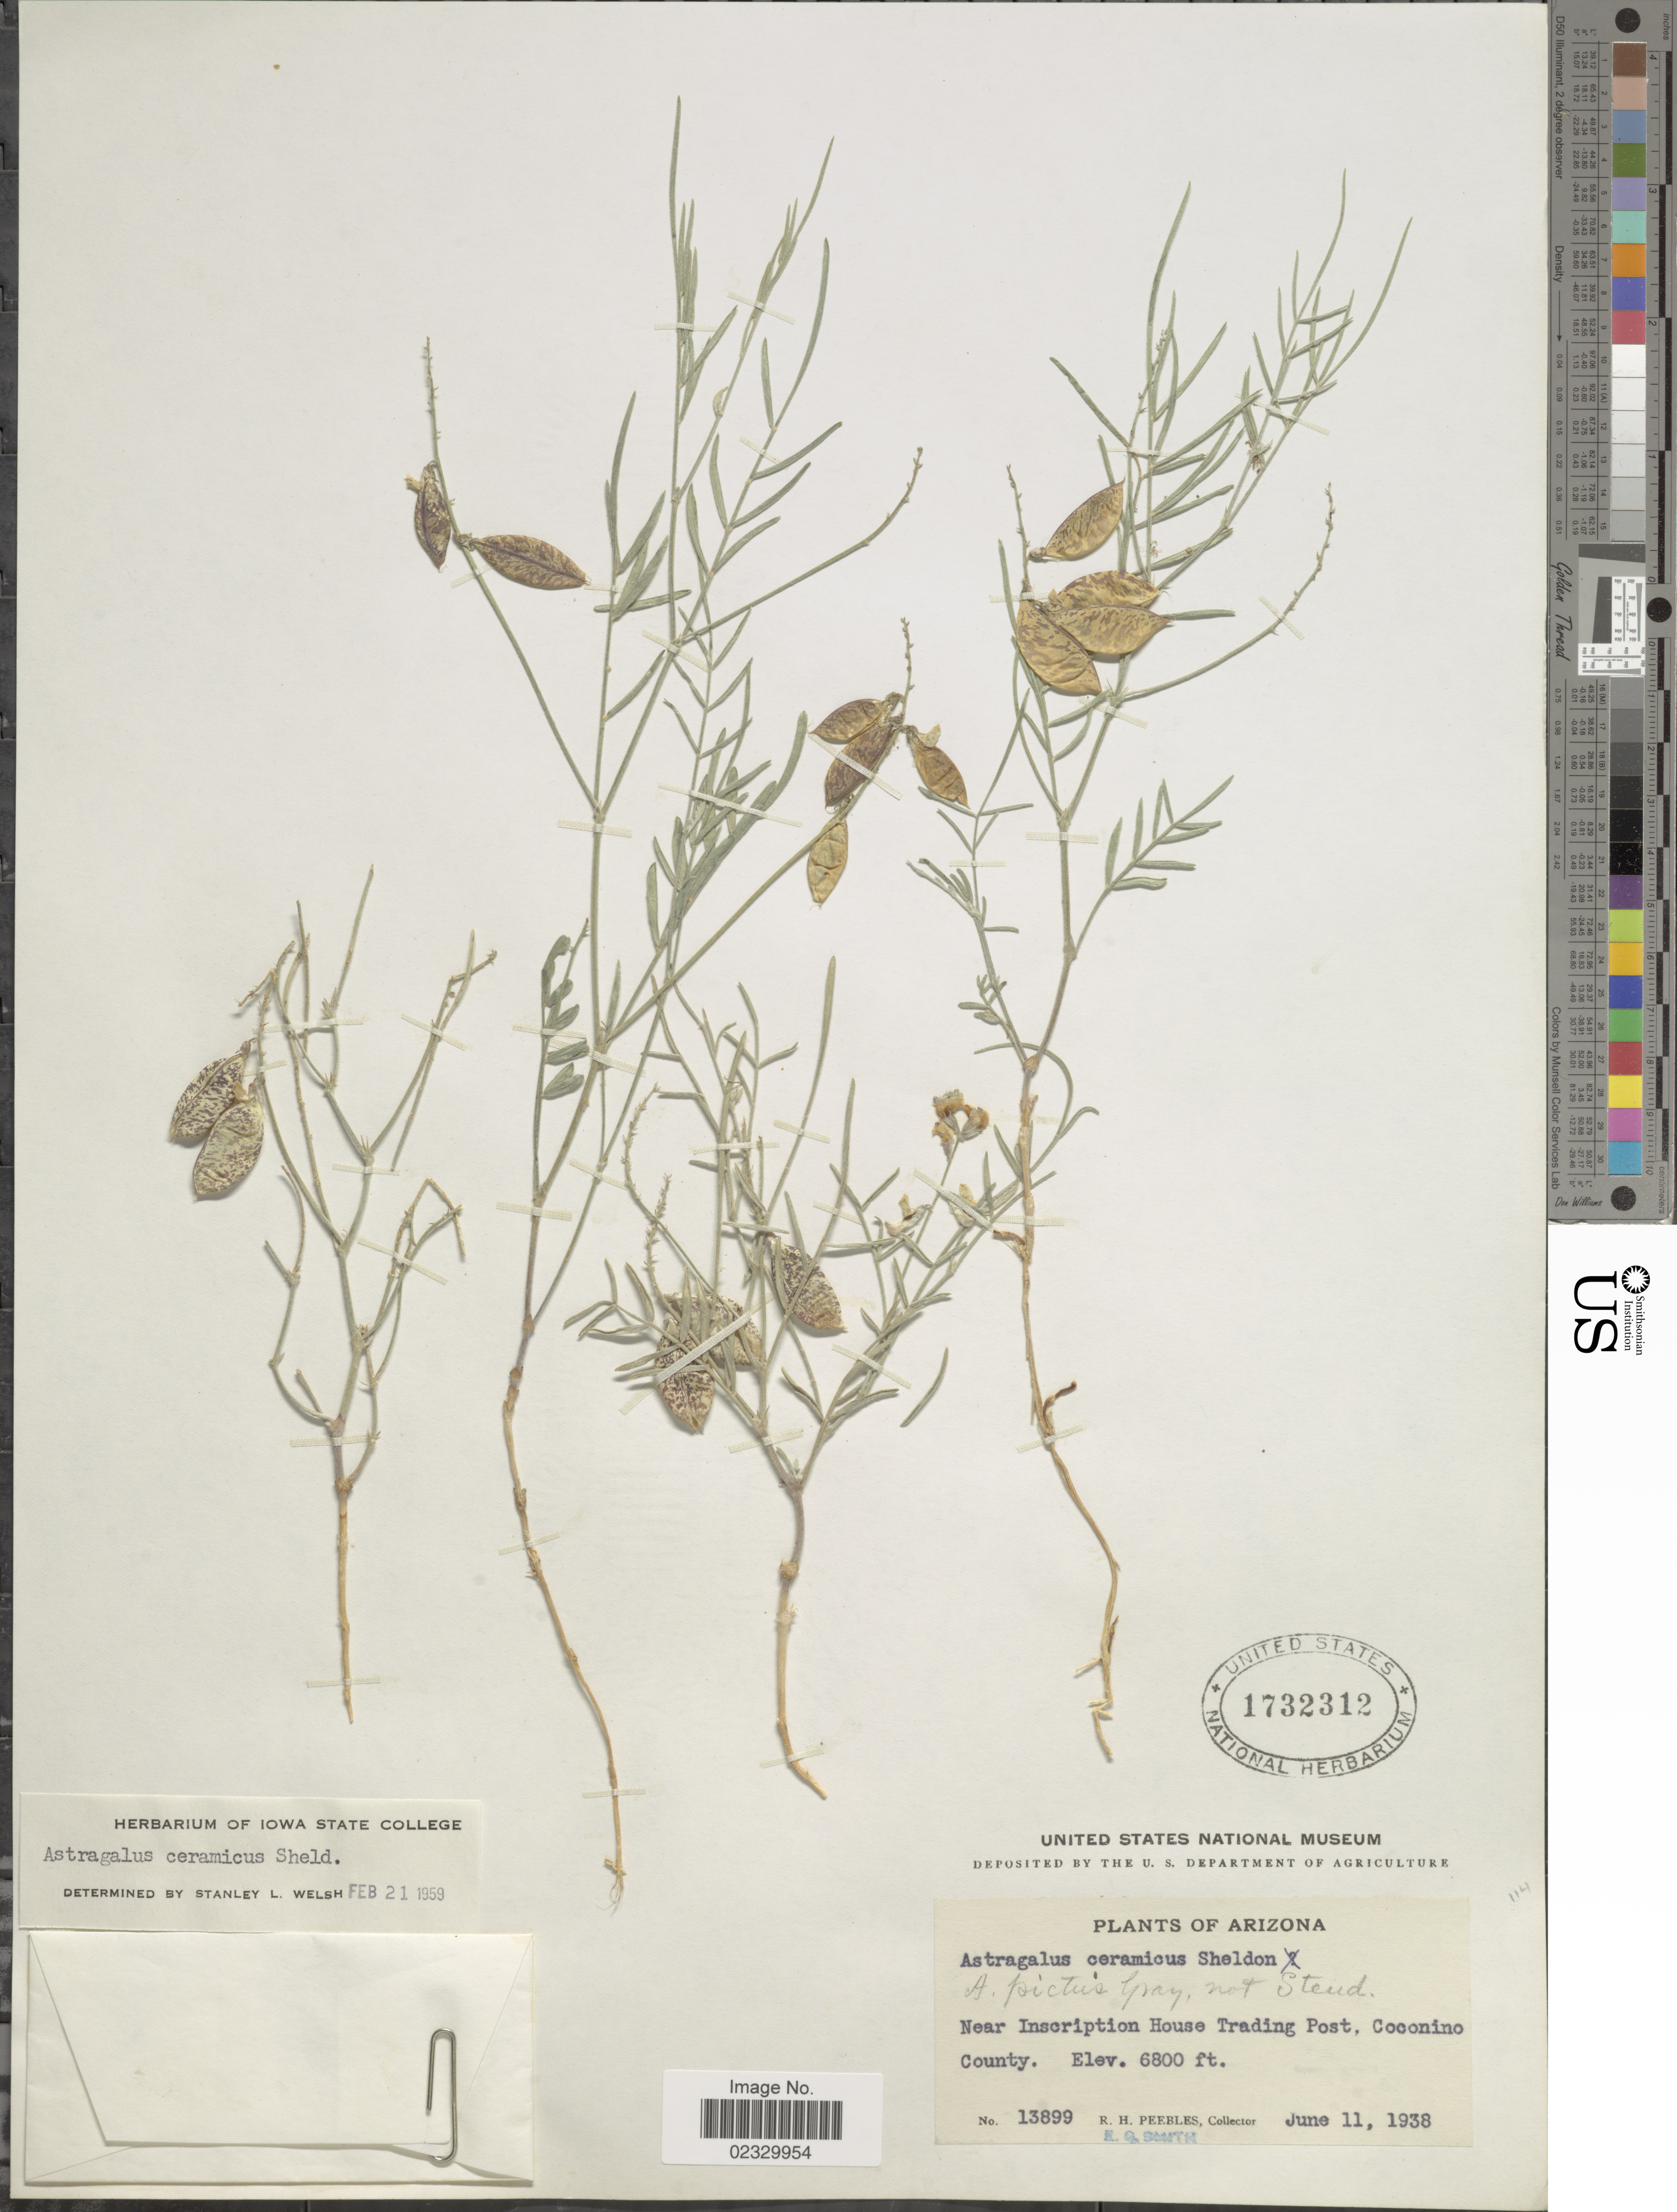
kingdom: Plantae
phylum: Tracheophyta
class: Magnoliopsida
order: Fabales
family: Fabaceae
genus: Astragalus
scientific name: Astragalus ceramicus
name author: E. Sheld.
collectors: R. H. Peebles & E. G. Smith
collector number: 13899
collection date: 1938-06-11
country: United States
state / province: Arizona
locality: Near Inscription House Trading Post, Coconino County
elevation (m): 2073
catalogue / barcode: US 1732312